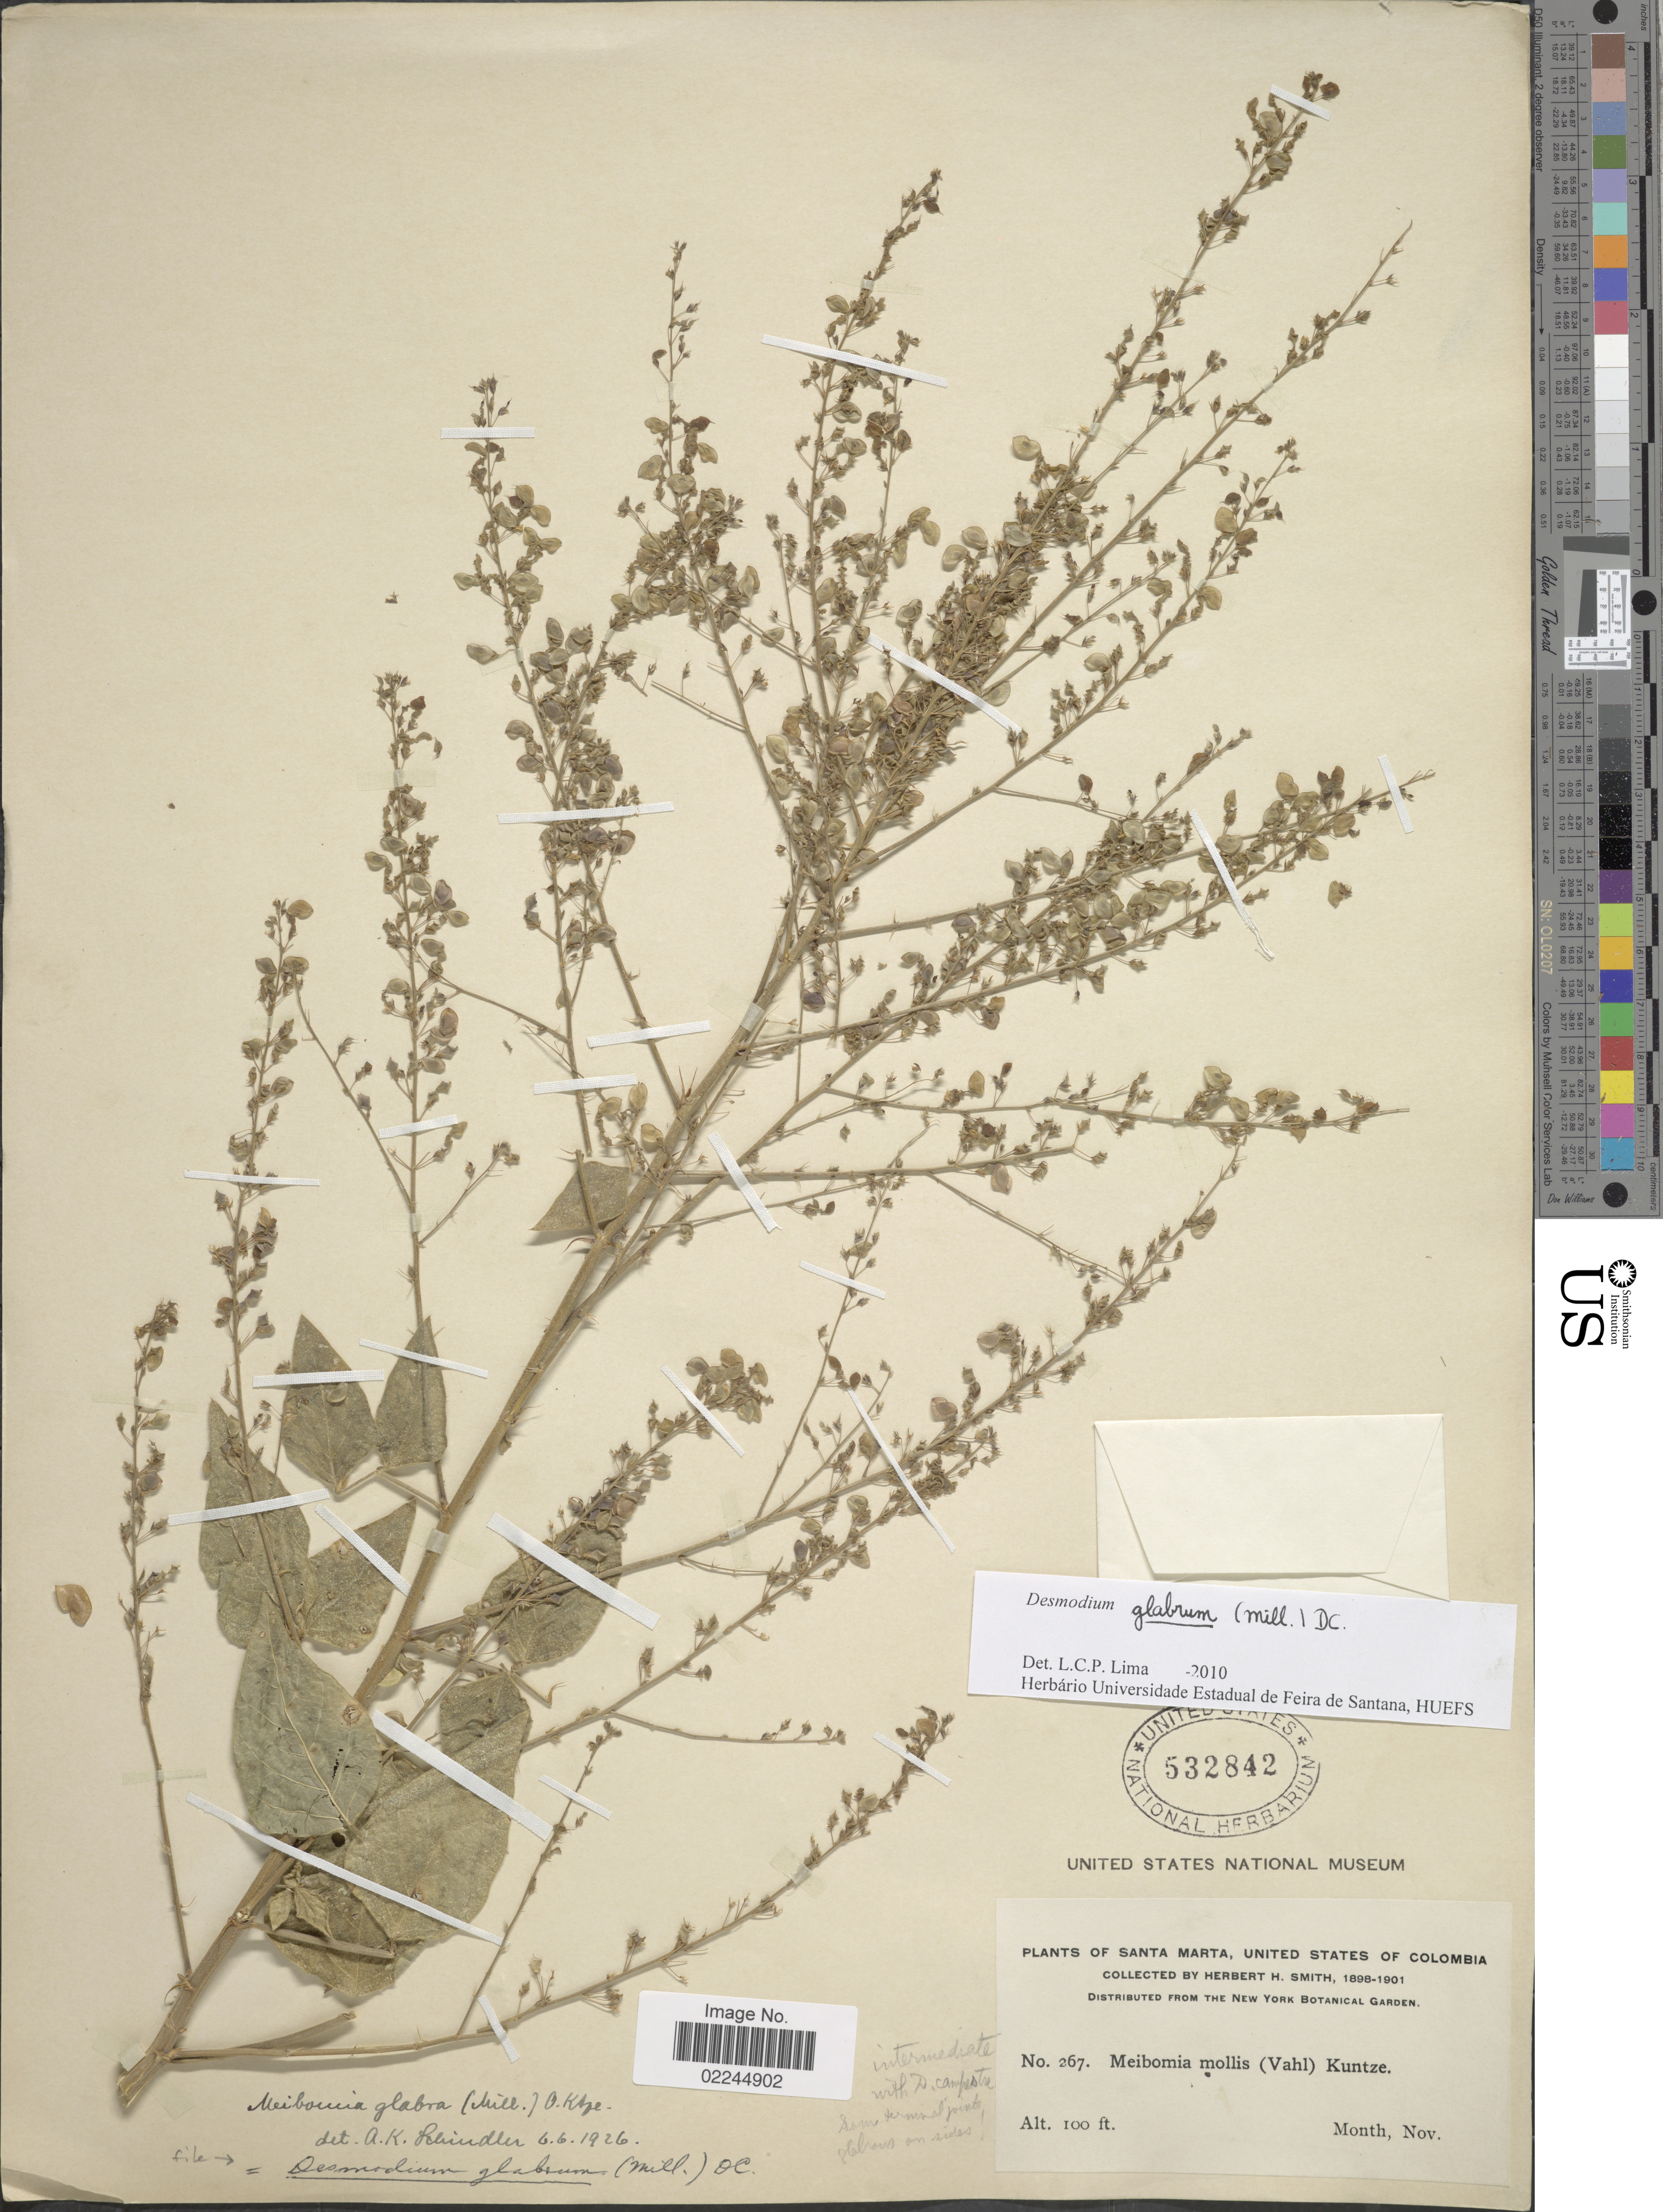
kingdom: Plantae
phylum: Tracheophyta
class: Magnoliopsida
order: Fabales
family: Fabaceae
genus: Desmodium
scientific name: Desmodium glabrum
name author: (Mill.) DC.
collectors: Herbert H. Smith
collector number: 267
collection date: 1898-11/1901-11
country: Colombia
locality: Santa Marta, United States of Colombia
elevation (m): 30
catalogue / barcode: US 532842